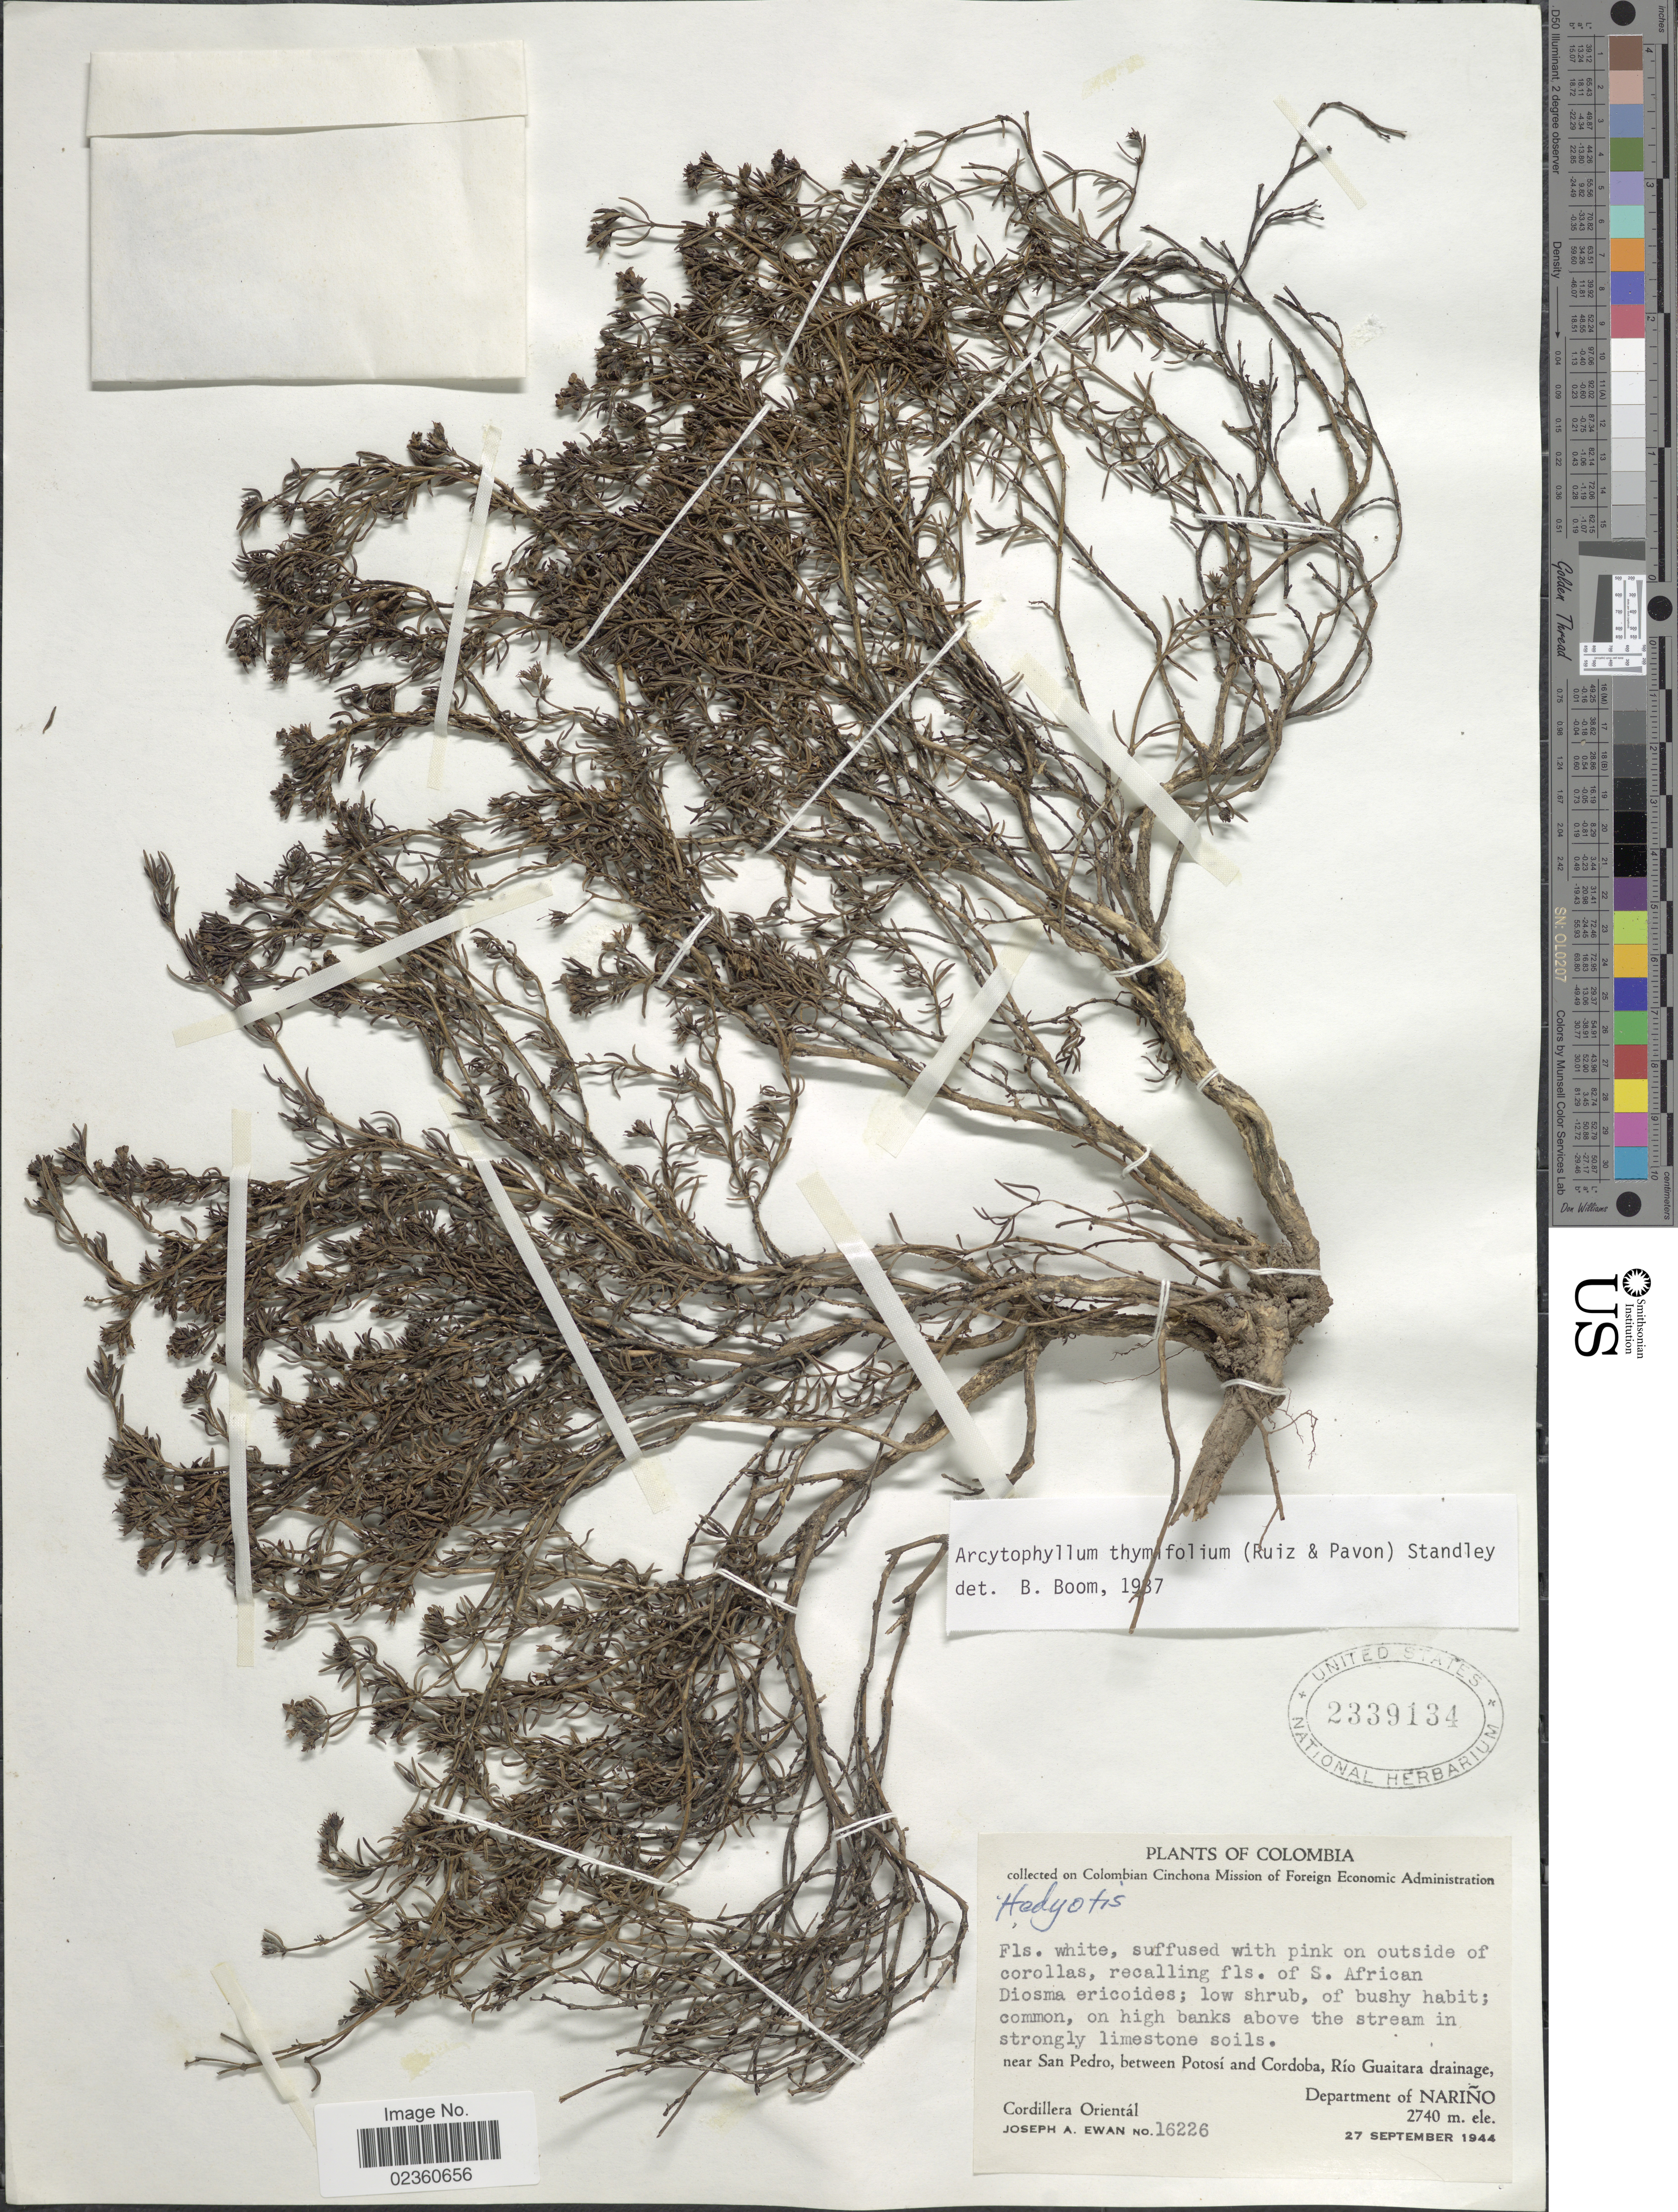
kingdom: Plantae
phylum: Tracheophyta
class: Magnoliopsida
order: Gentianales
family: Rubiaceae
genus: Arcytophyllum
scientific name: Arcytophyllum thymifolium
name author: (Ruiz & Pav.) Standl.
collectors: J. A. Ewan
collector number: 16226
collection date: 1944-09-27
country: Colombia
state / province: Nariño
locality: On high anks above the stream in strongly limestone soils. near San Pedro, between Potosí and Cordoba, Río Guaitara drainage, Department of Nariño, Cordillera Orienntál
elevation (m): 2740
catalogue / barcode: US 2339134